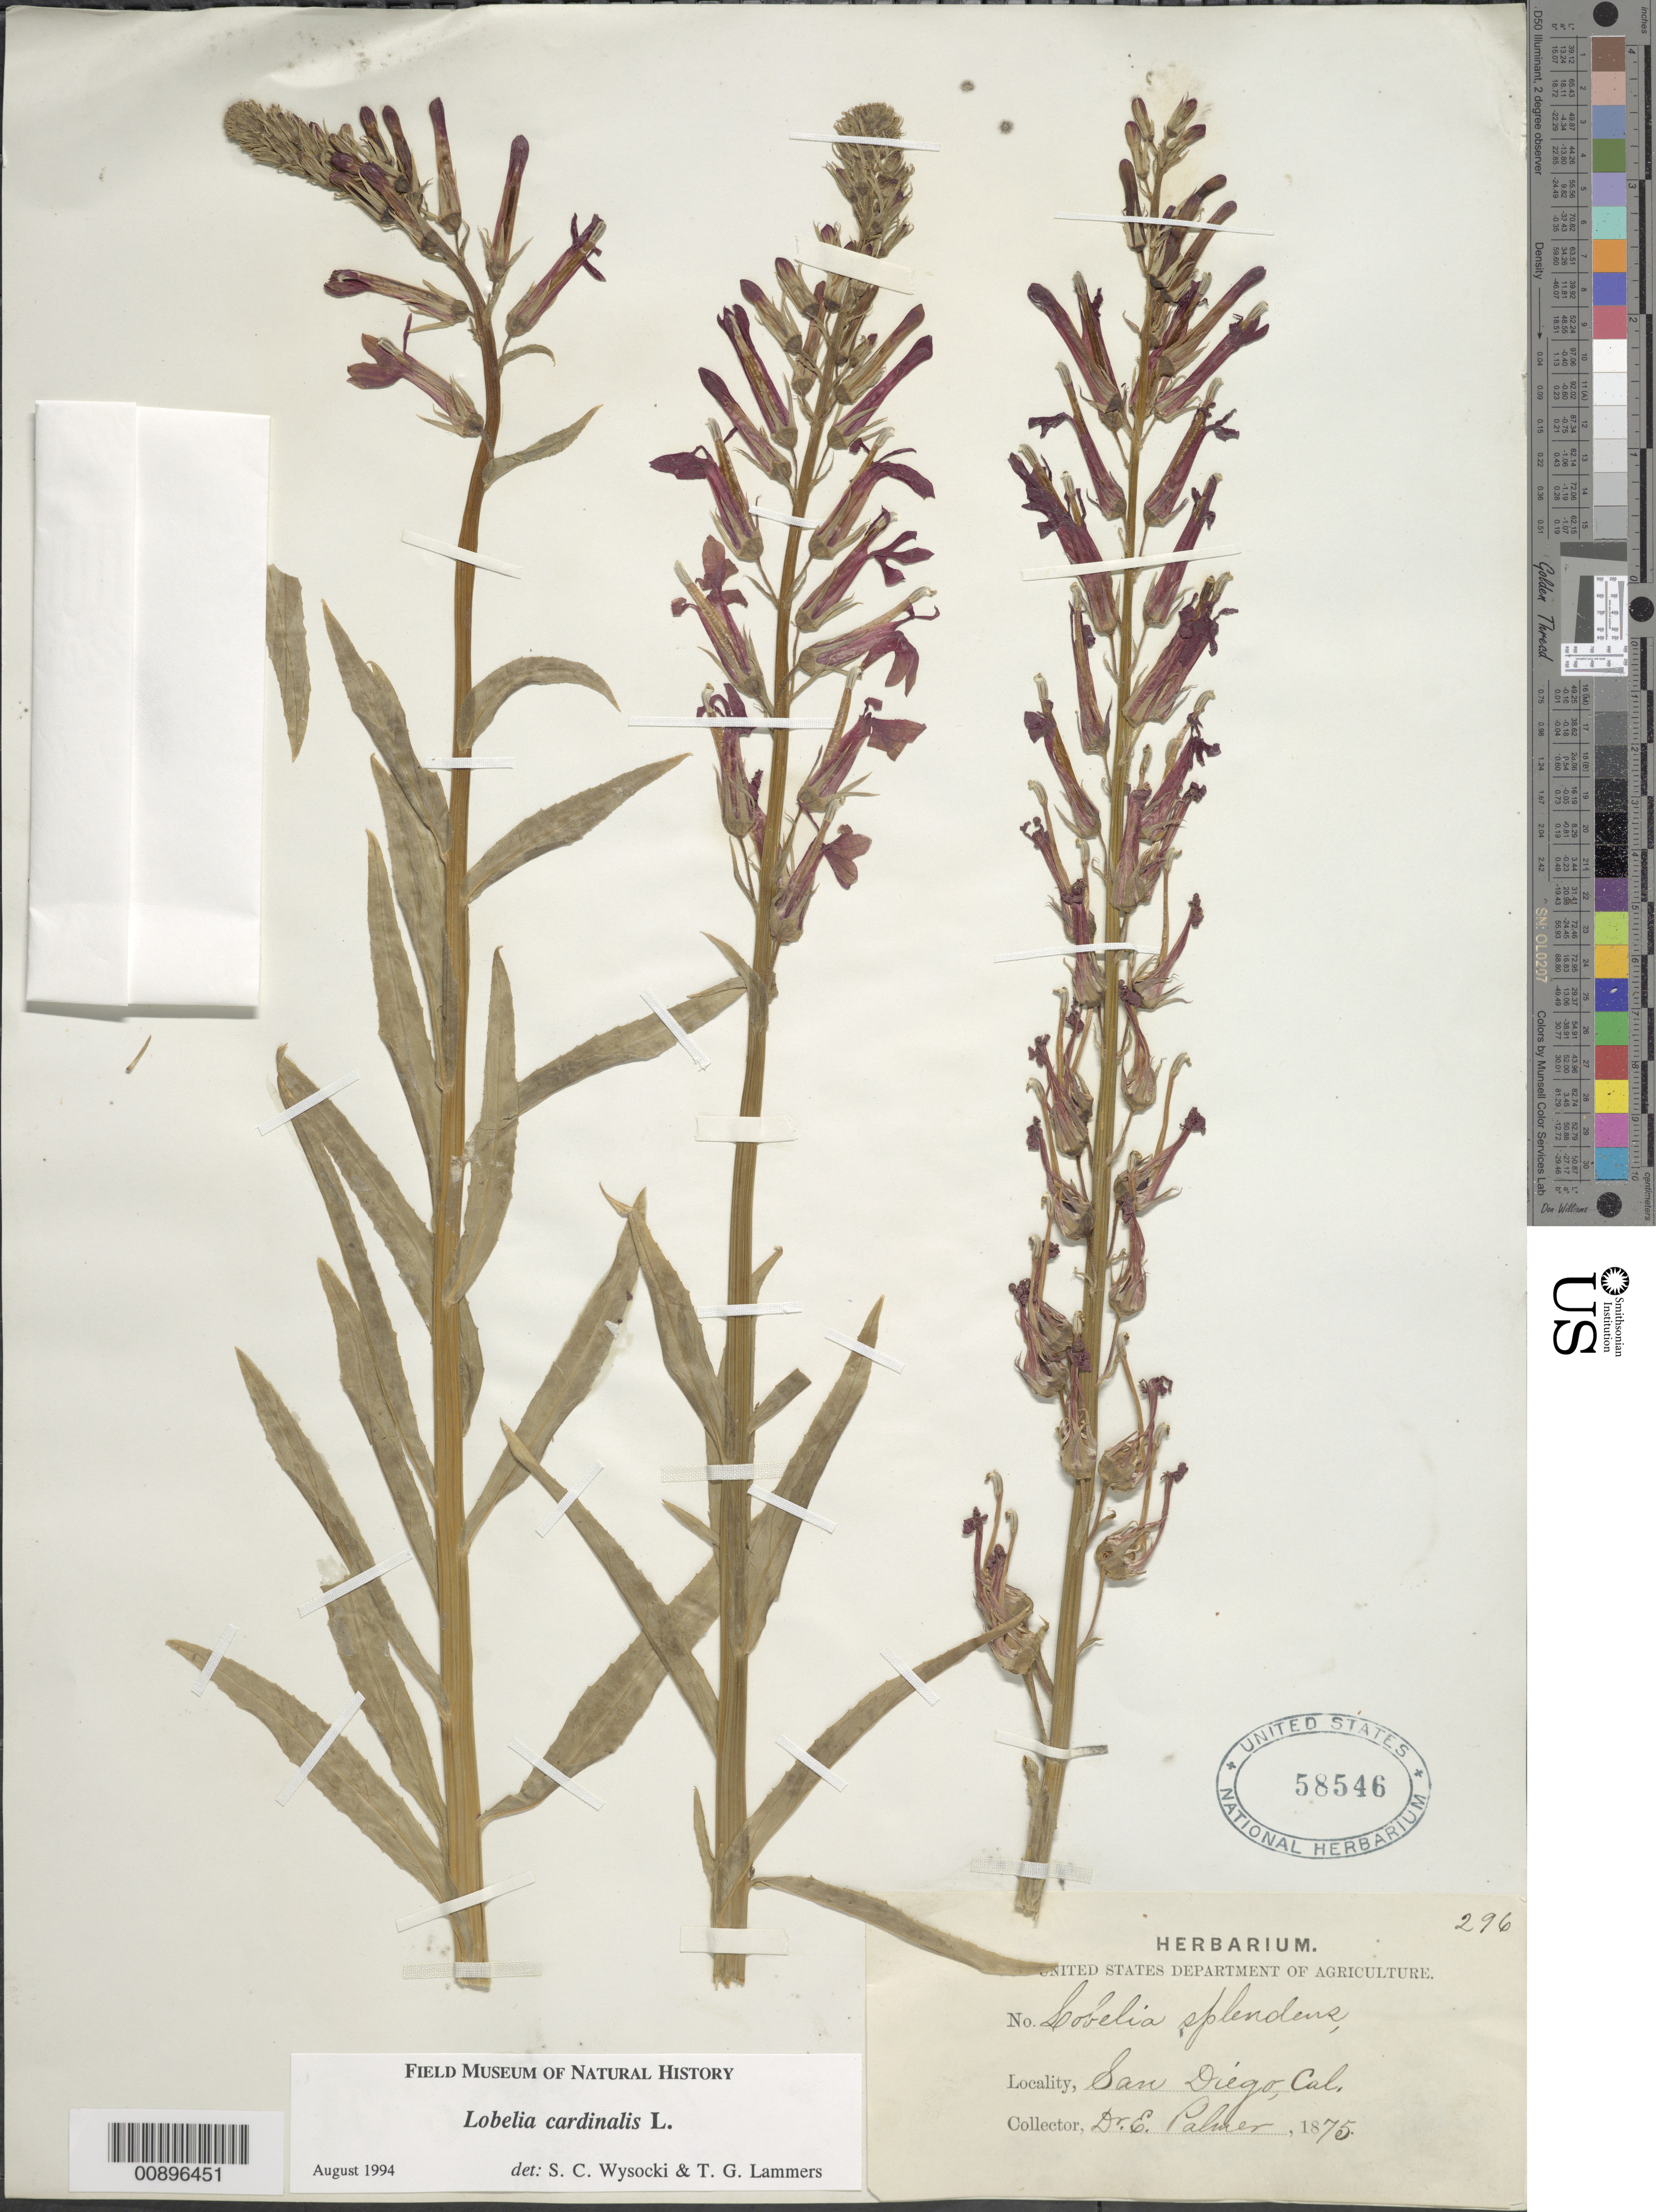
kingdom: Plantae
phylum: Tracheophyta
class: Magnoliopsida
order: Asterales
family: Campanulaceae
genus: Lobelia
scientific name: Lobelia cardinalis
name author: L.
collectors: E. Palmer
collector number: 296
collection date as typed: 1875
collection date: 1875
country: United States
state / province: California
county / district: San Diego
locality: San Diego, California.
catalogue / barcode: US 58546